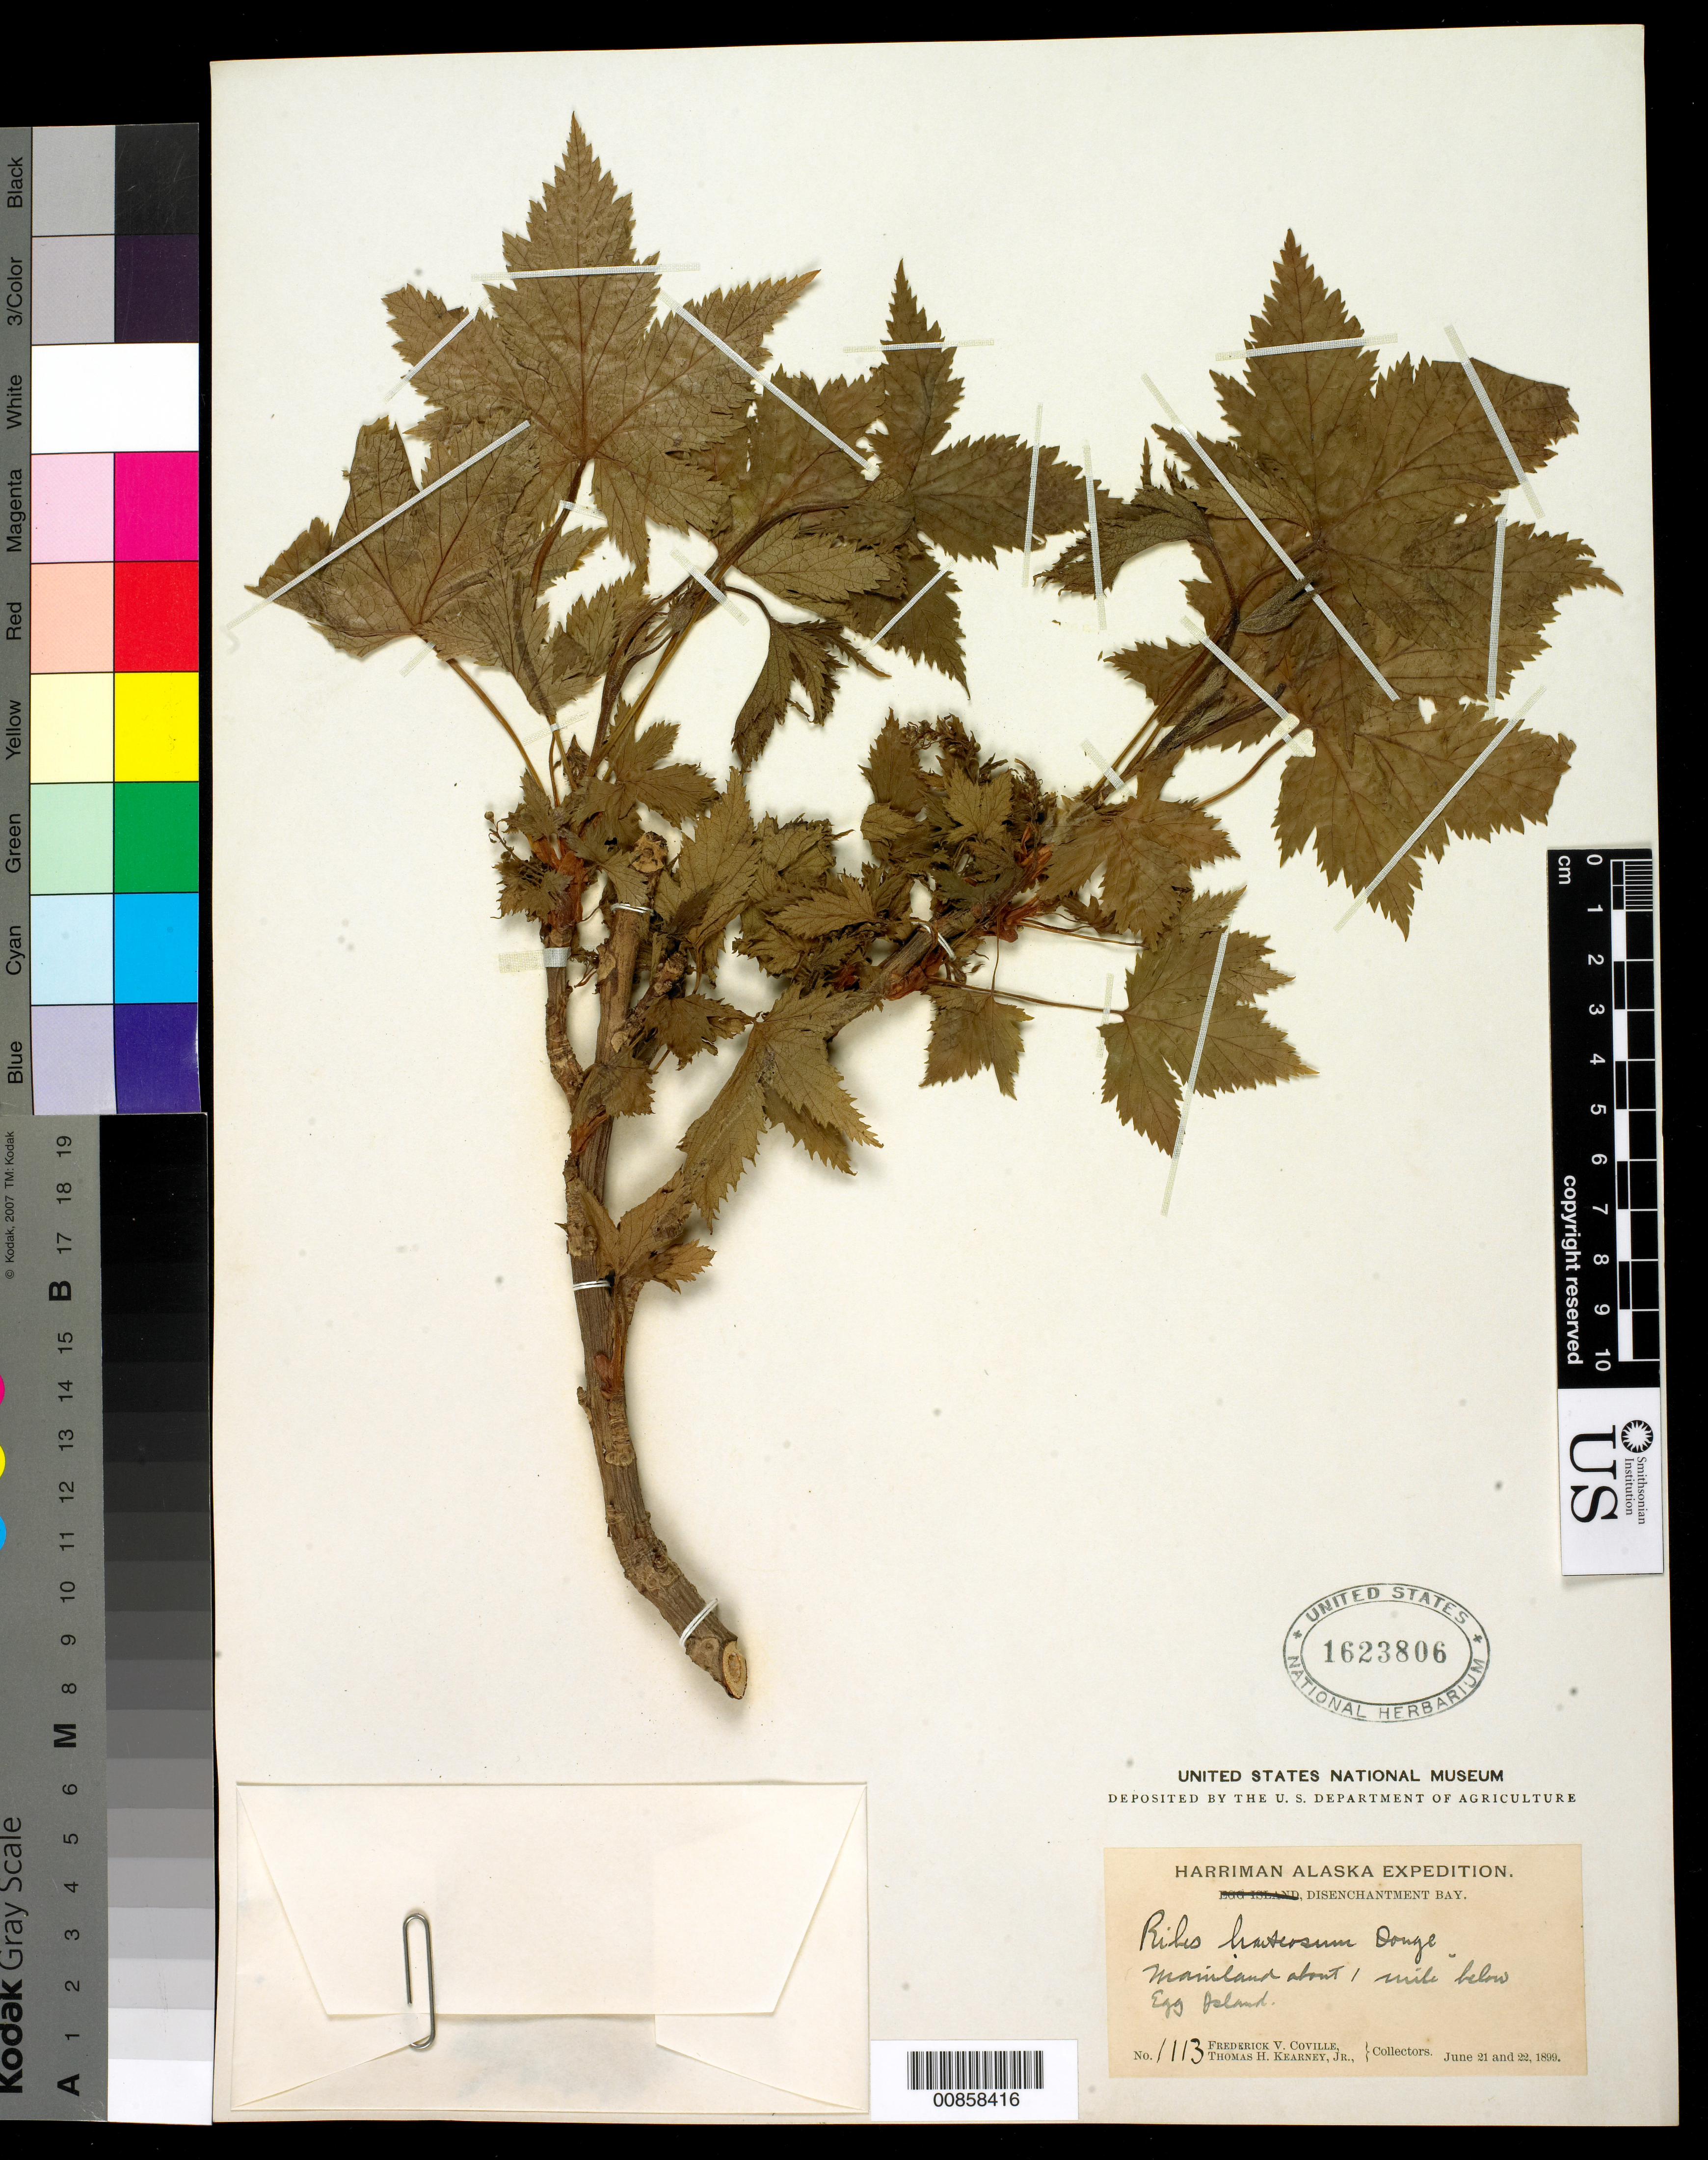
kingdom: Plantae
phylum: Tracheophyta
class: Magnoliopsida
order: Saxifragales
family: Grossulariaceae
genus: Ribes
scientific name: Ribes bracteosum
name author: Douglas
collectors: F. V. Coville & T. H. Kearney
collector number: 1113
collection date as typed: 21 Jun 1899 to 22 Jun 1899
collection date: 1899-06-21/1899-06-22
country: United States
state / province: Alaska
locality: Disenchantment Bay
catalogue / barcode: US 1623806